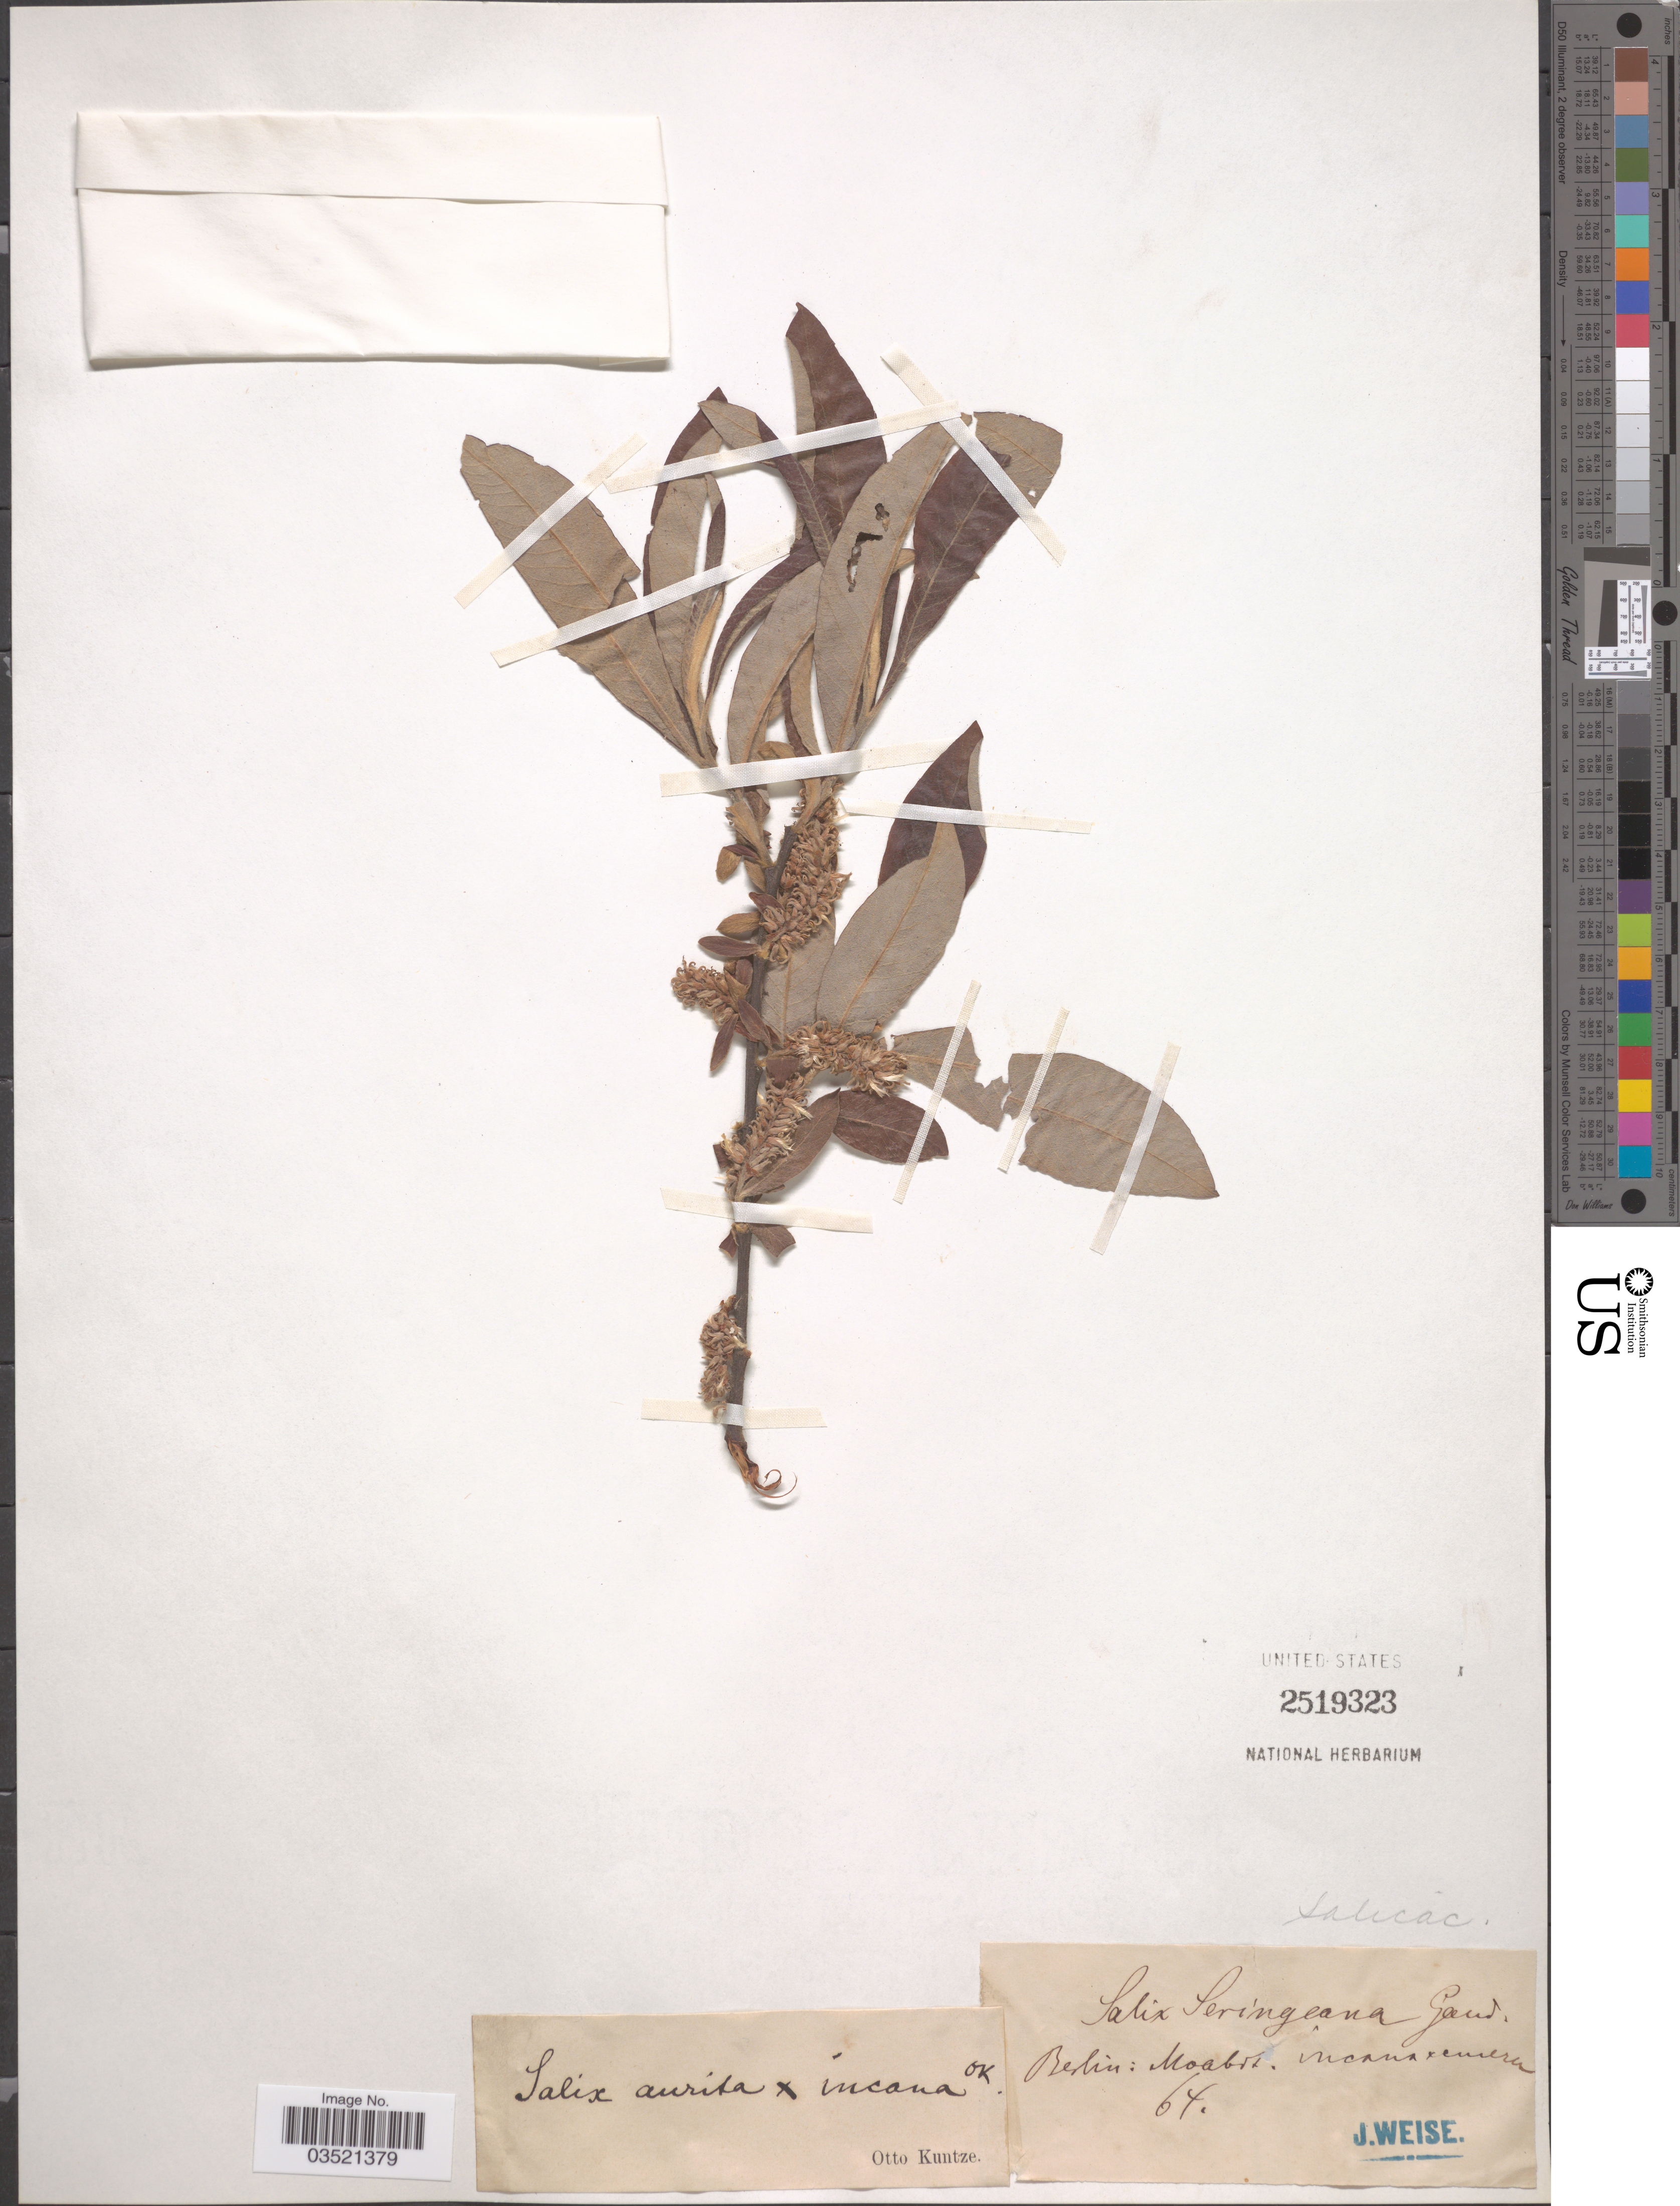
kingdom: Plantae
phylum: Tracheophyta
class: Magnoliopsida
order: Malpighiales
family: Salicaceae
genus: Salix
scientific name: Salix aurita x S. incana Michx.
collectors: J. Weise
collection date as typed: Transcribed d/m/y: //64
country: Germany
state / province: Berlin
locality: Moabit.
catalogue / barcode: US 2519323